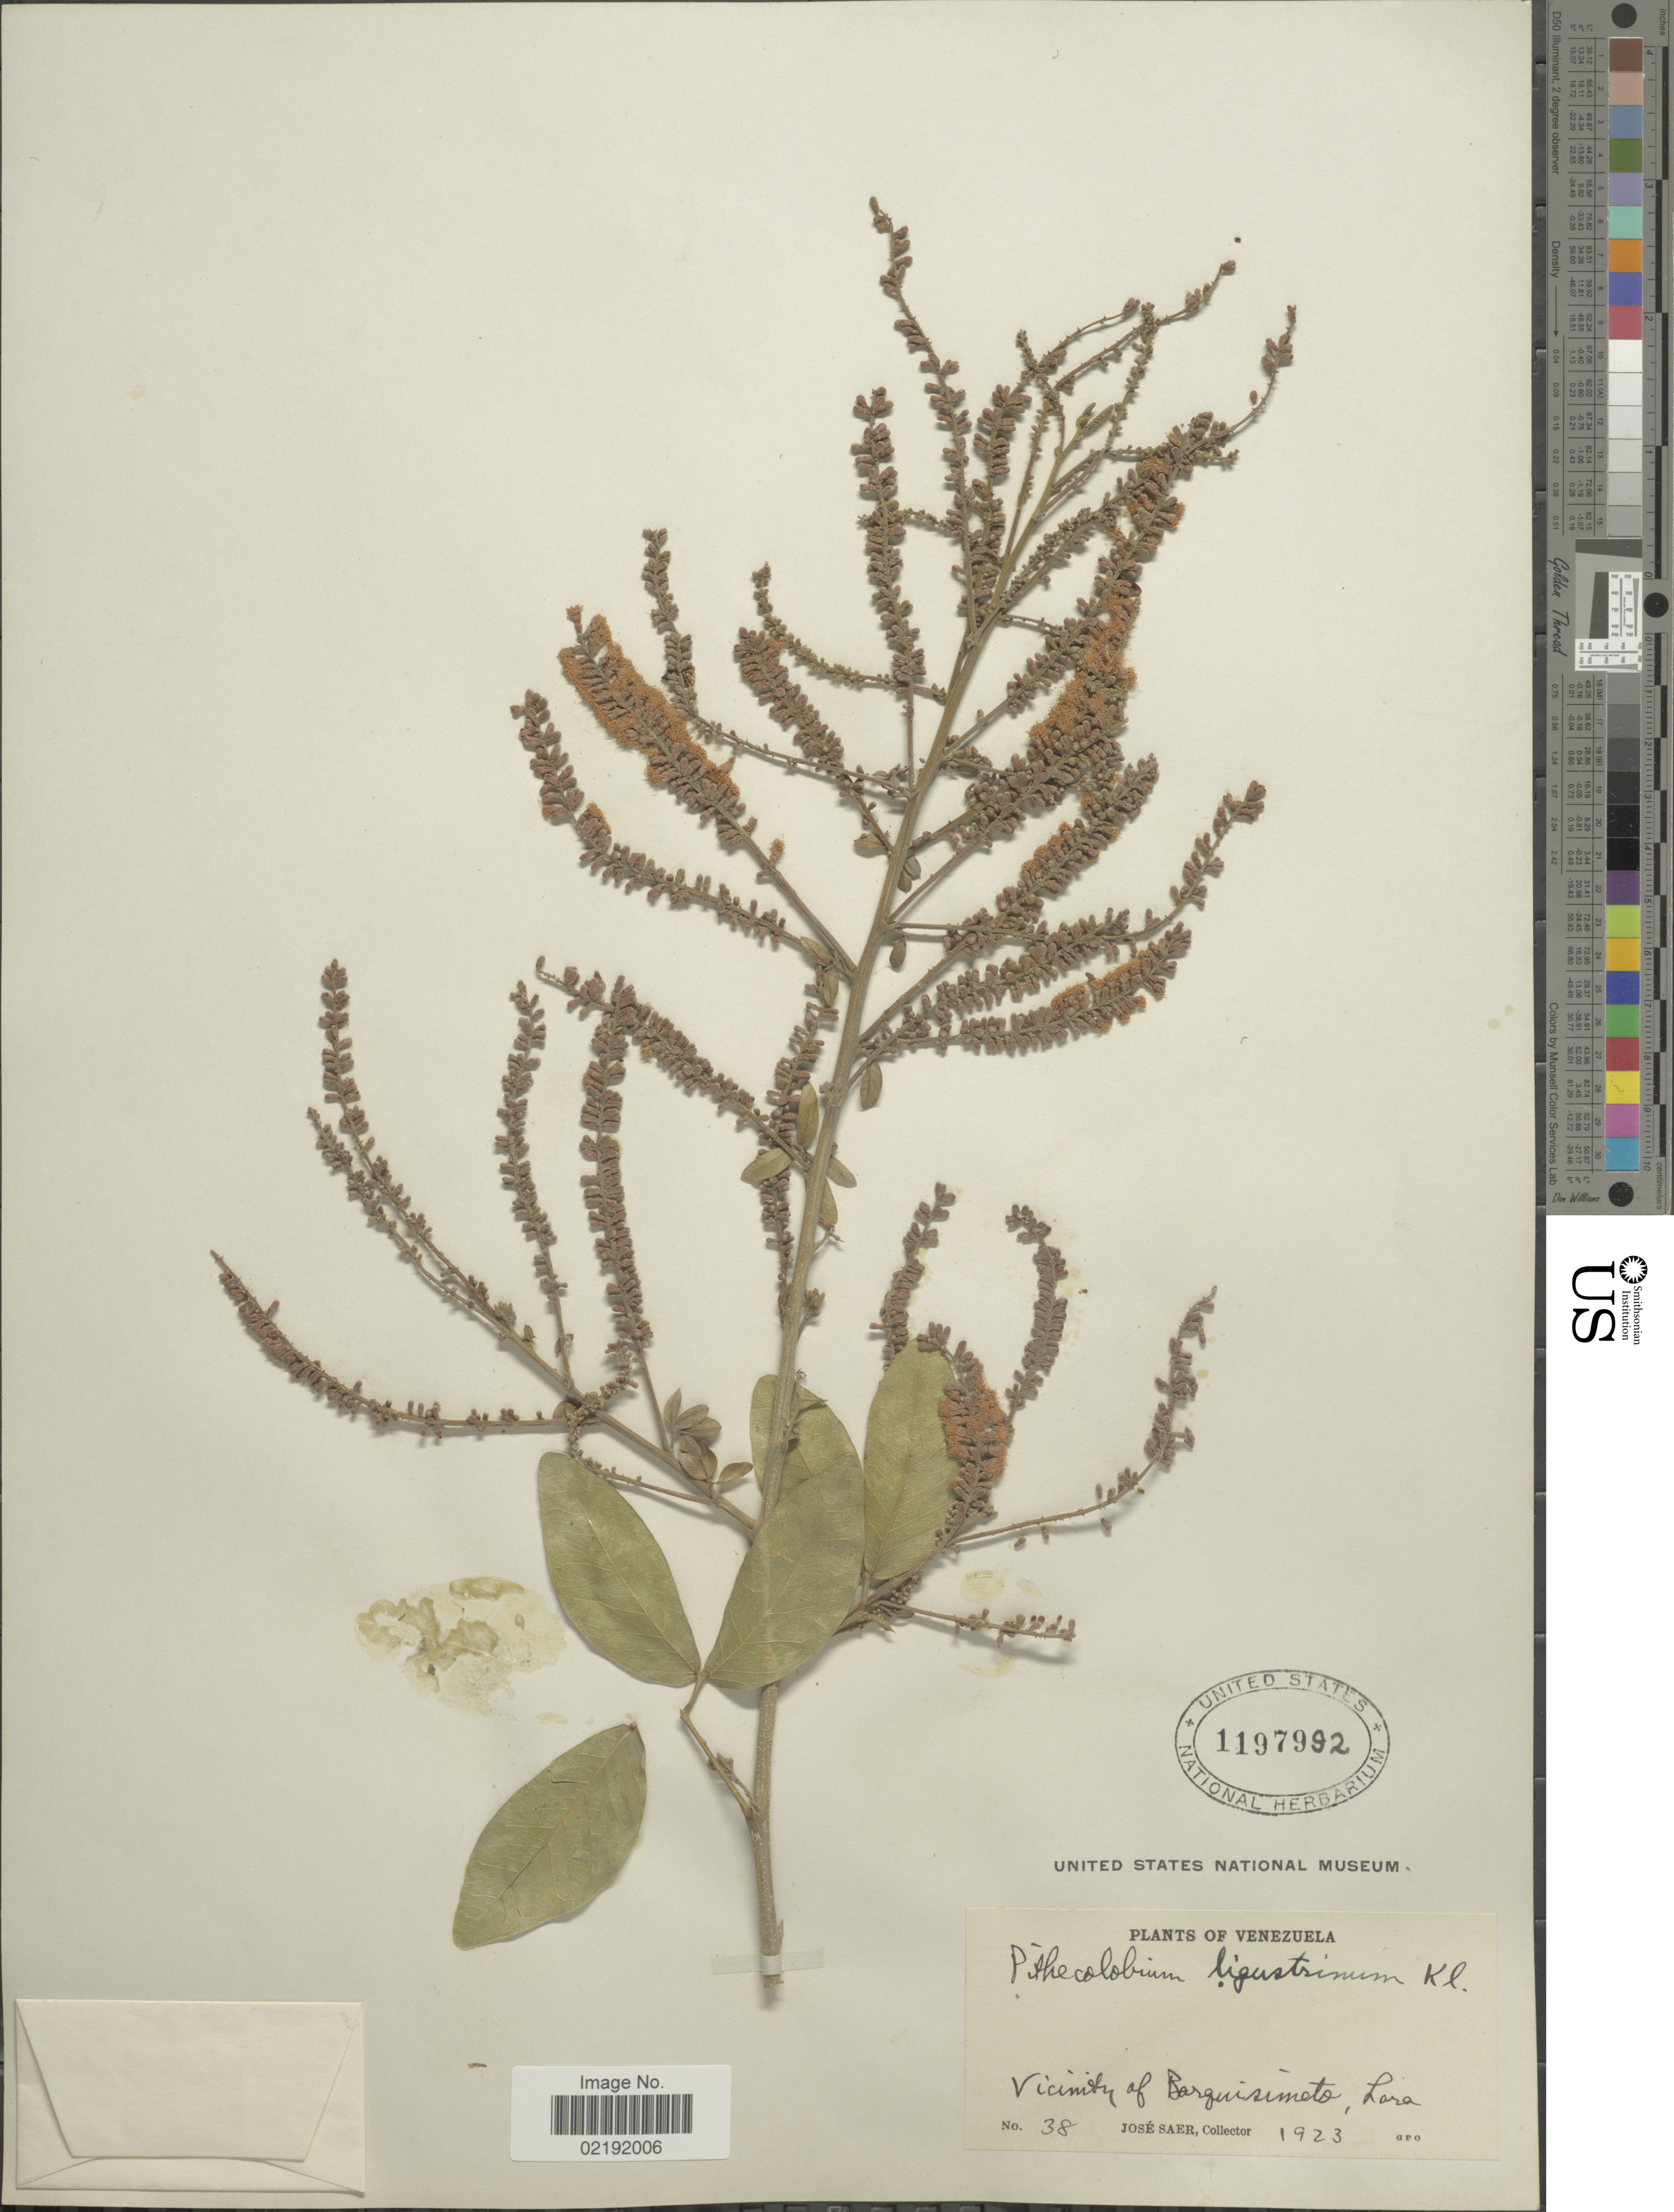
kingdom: Plantae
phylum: Tracheophyta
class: Magnoliopsida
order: Fabales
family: Fabaceae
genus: Pithecellobium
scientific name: Pithecellobium lanceolatum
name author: (Humb. & Bonpl. ex Willd.) Benth.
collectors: J. Saer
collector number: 38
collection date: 1923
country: Venezuela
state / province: Lara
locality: Vicinity of Barquisimeto, Lara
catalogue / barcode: US 1197992